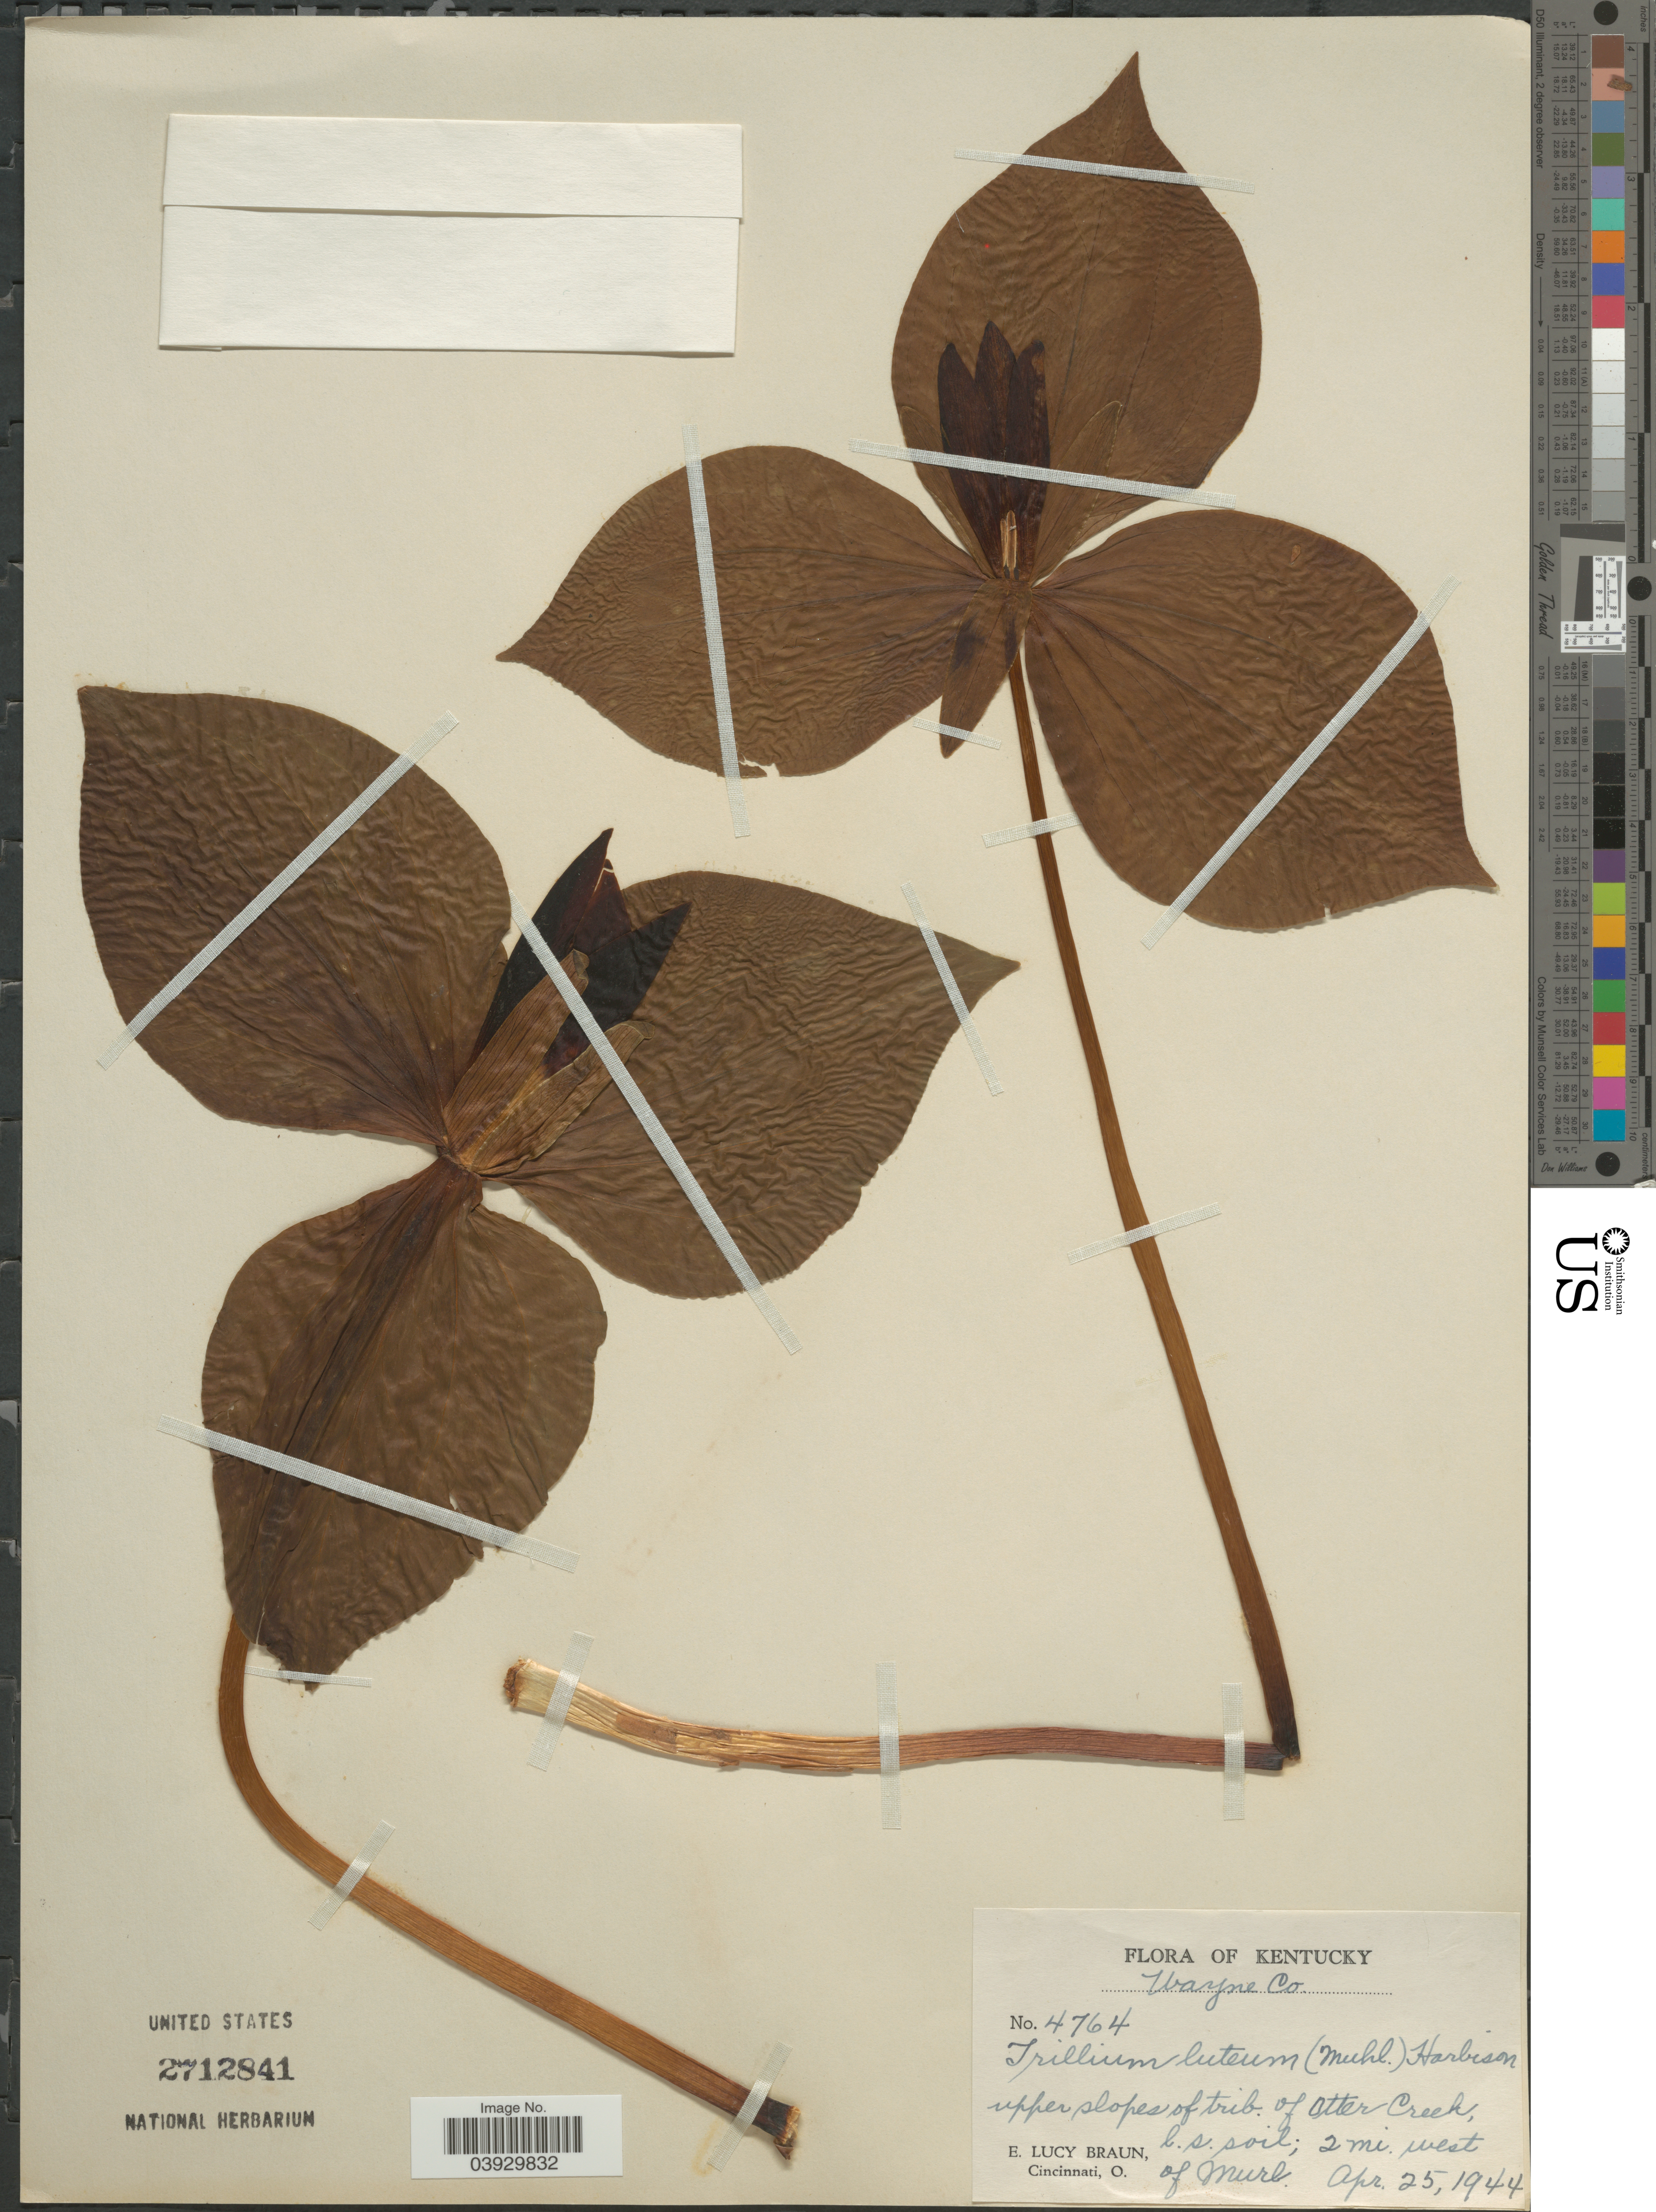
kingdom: Plantae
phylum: Tracheophyta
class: Liliopsida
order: Liliales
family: Melanthiaceae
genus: Trillium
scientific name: Trillium luteum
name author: Harb.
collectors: E. L. Braun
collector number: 4764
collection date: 1944-04-25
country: United States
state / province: Kentucky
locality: Wayne Co. Upper slope of trib. of Otter Creek, 2 mi. west of Murl.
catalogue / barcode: US 2712841